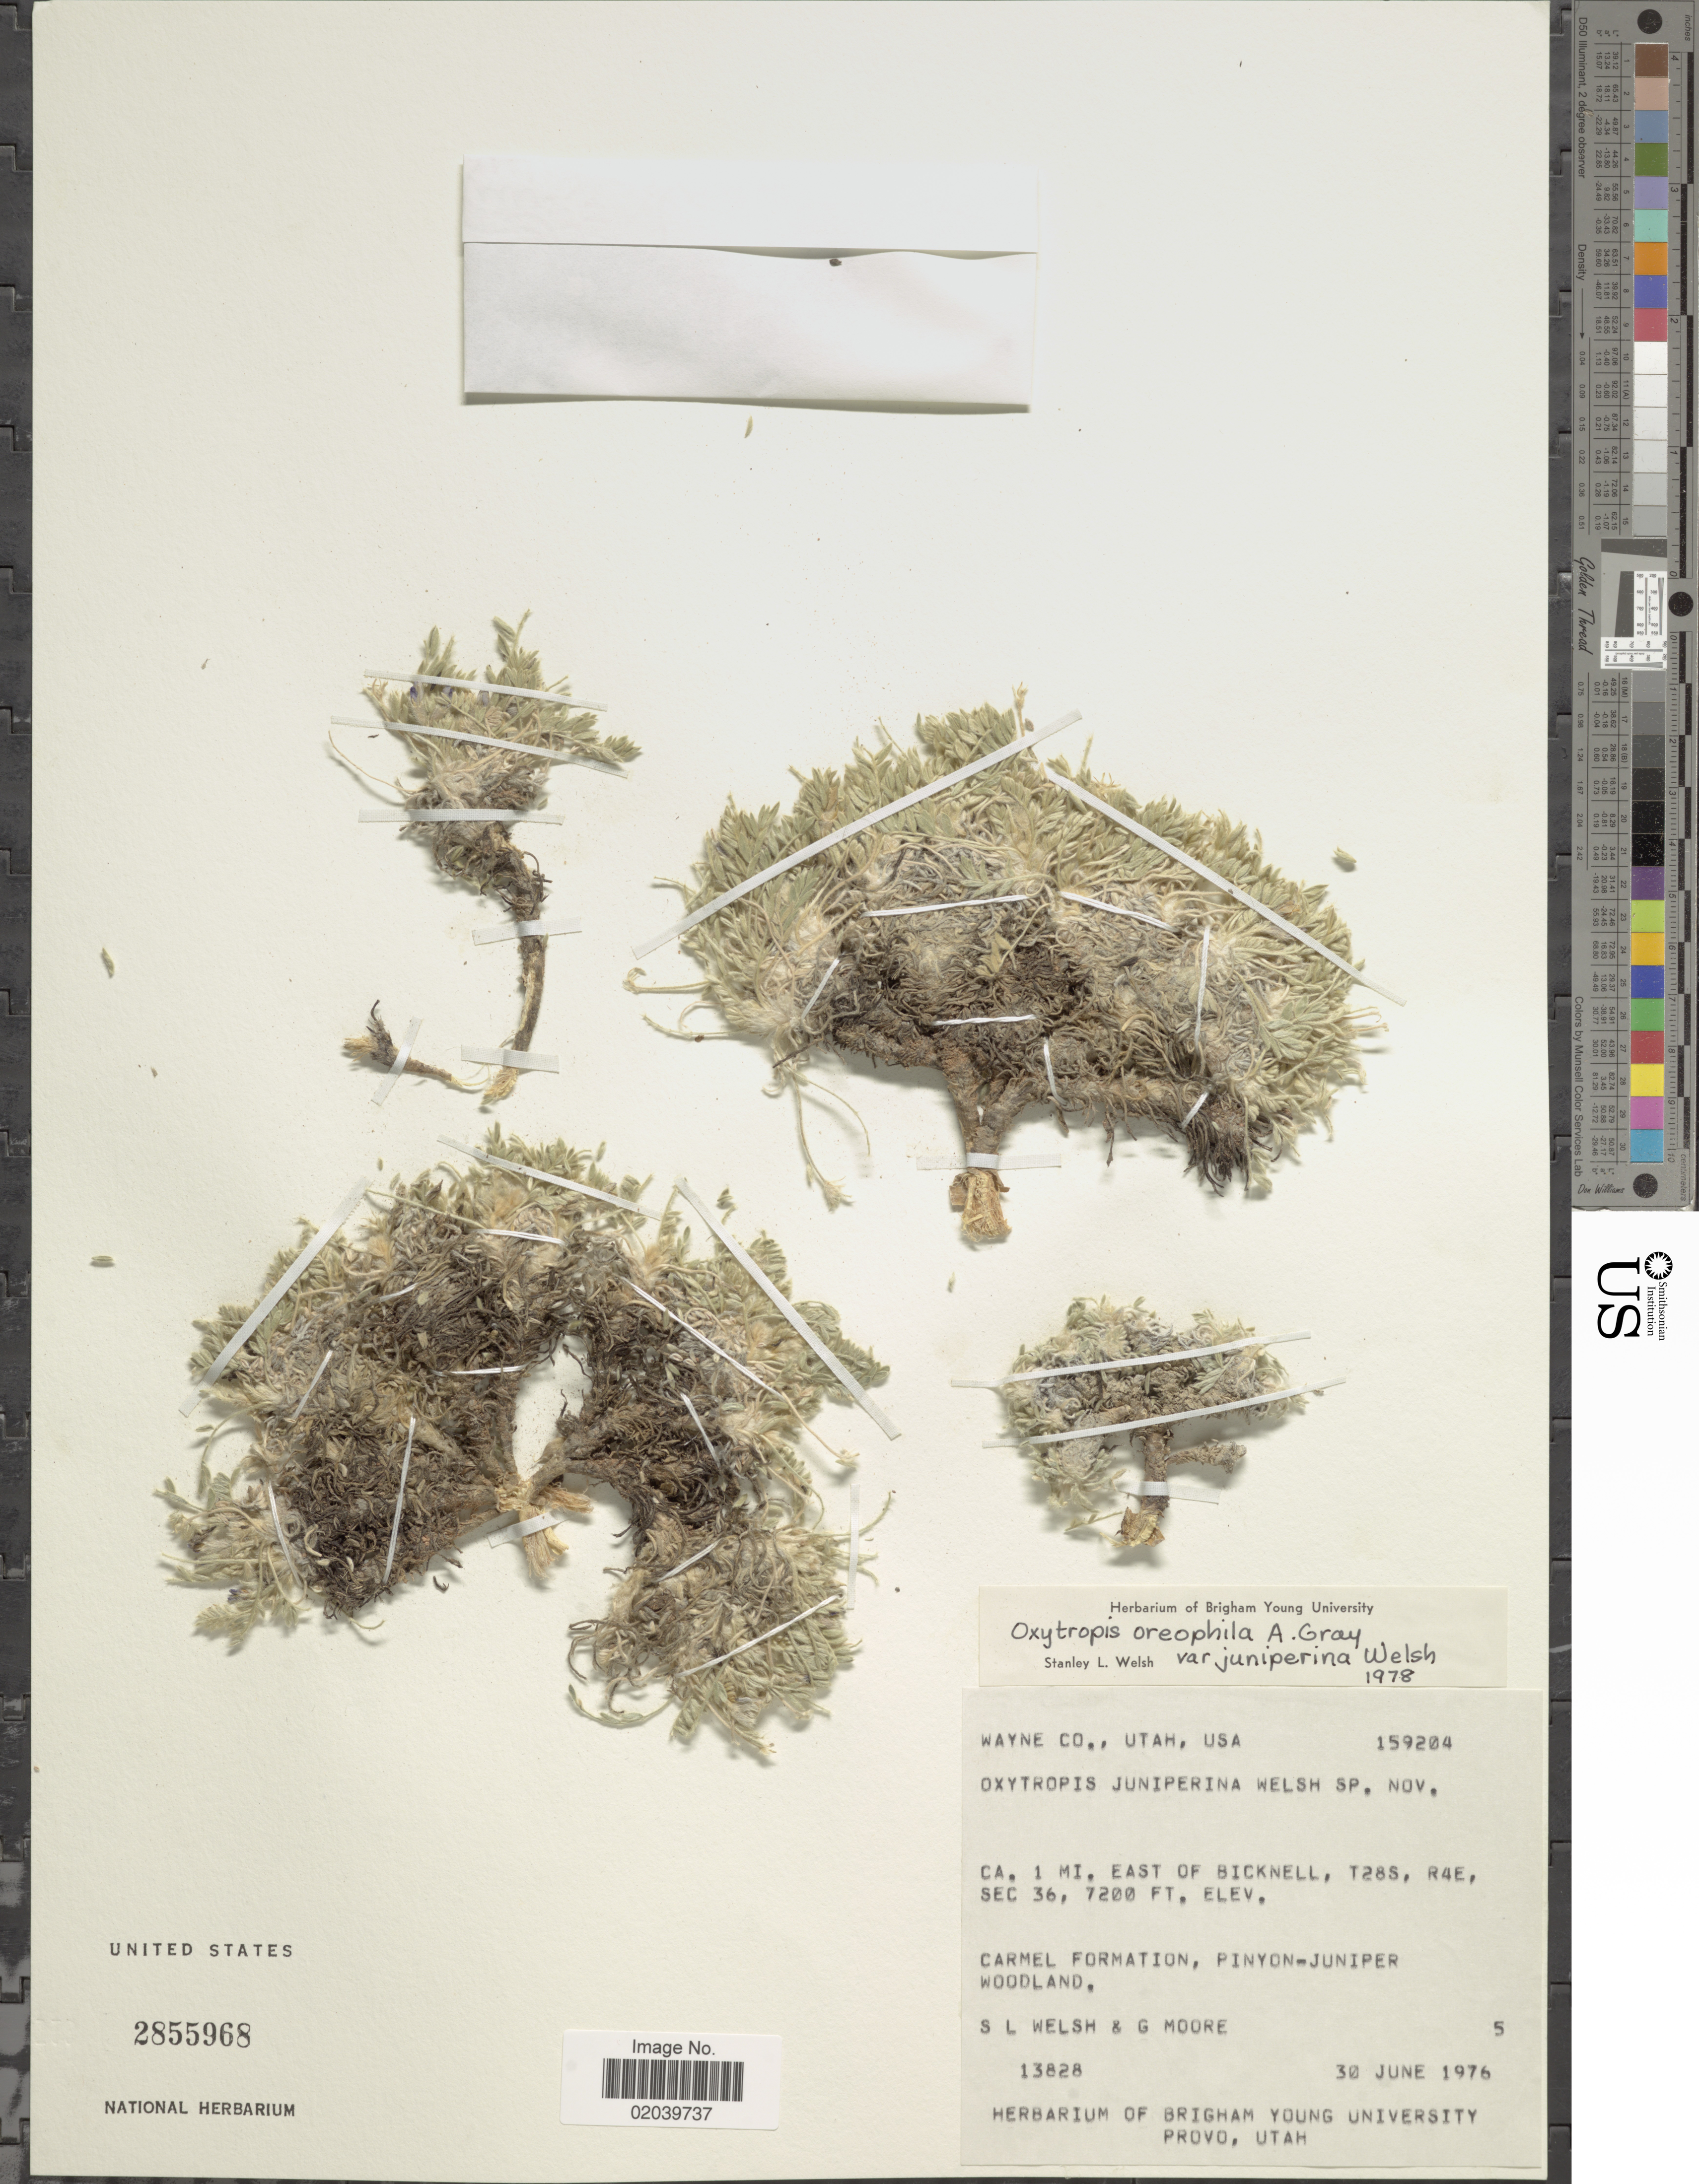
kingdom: Plantae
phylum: Tracheophyta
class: Magnoliopsida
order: Fabales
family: Fabaceae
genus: Oxytropis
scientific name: Oxytropis oreophila var. juniperina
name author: S.L. Welsh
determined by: Welsh, Stanley L., (BRY), Brigham Young University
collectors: S. Welsh & G. Moore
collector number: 13828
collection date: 1976-06-30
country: United States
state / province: Utah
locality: Wayne Co., Utah, USA. Ca. 1 mi. East of Bicknell, T28S, R4E, Sec 36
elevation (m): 2195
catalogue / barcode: US 2855968